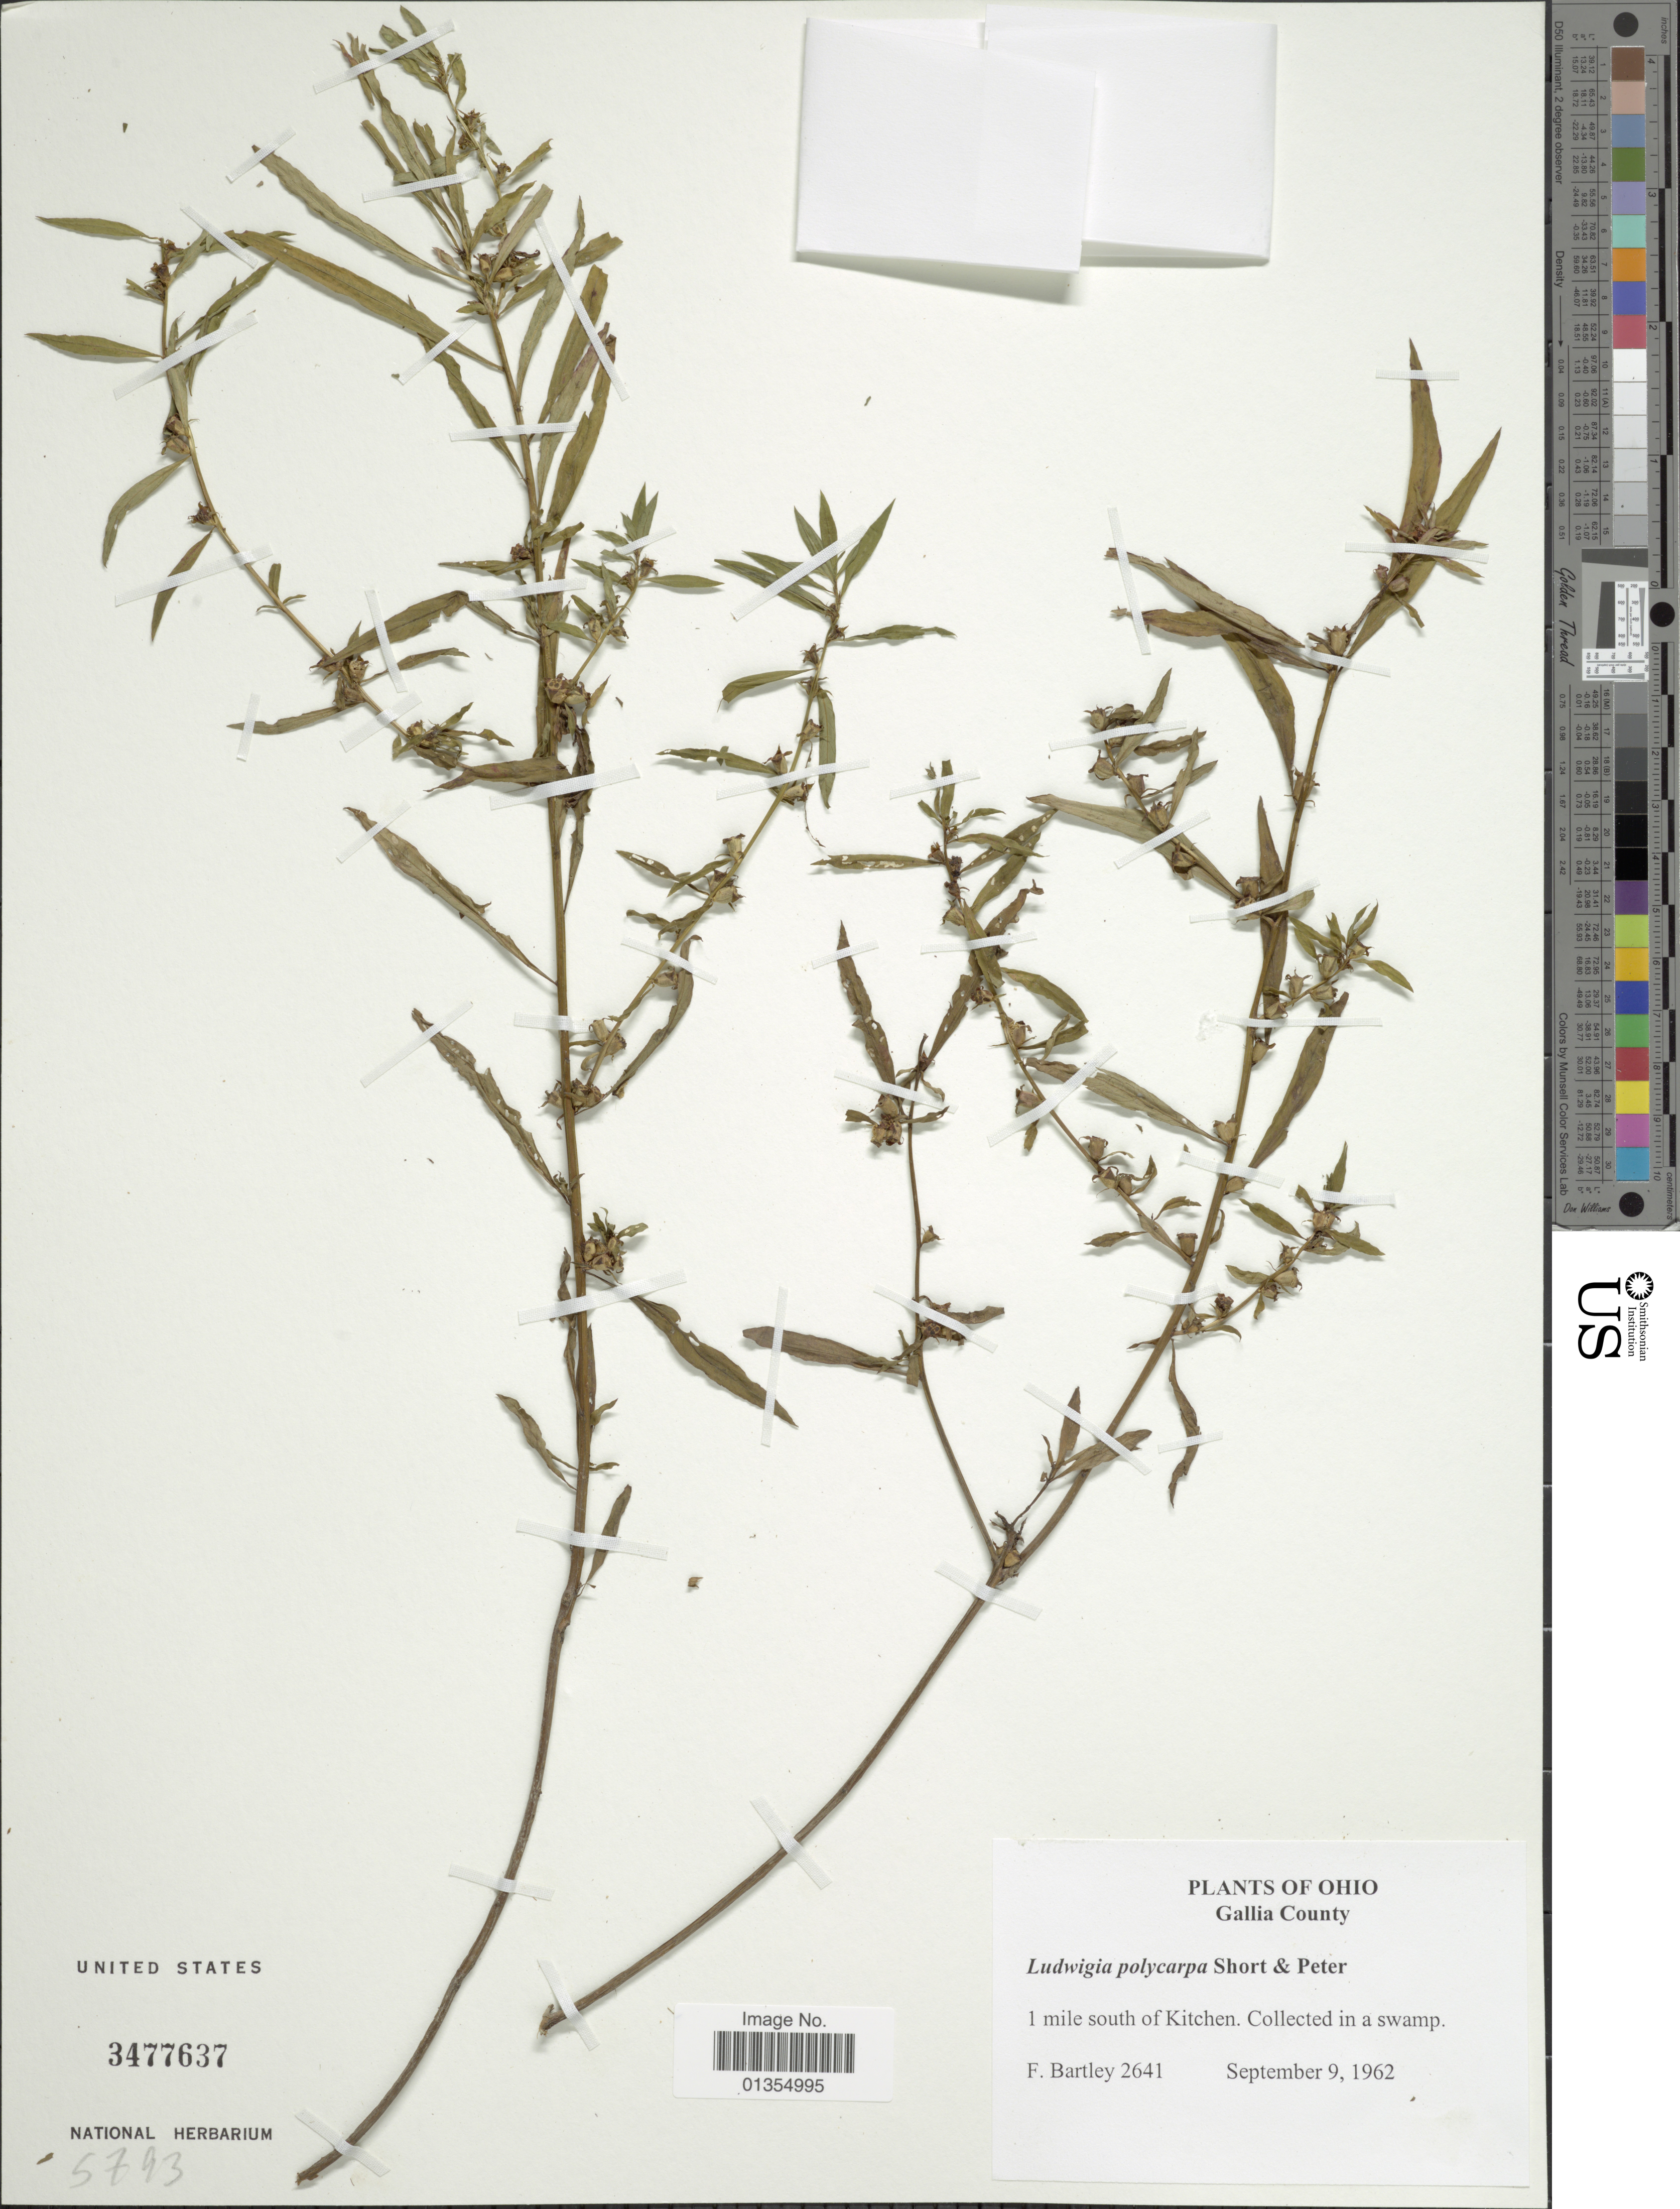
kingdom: Plantae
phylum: Tracheophyta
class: Magnoliopsida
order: Myrtales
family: Onagraceae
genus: Ludwigia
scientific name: Ludwigia polycarpa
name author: Short & R. Peter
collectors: F. Bartley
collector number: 2641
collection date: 1962-09-09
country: United States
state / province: Ohio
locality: Gallia County, 1 mile south of Kitchen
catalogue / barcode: US 3477637